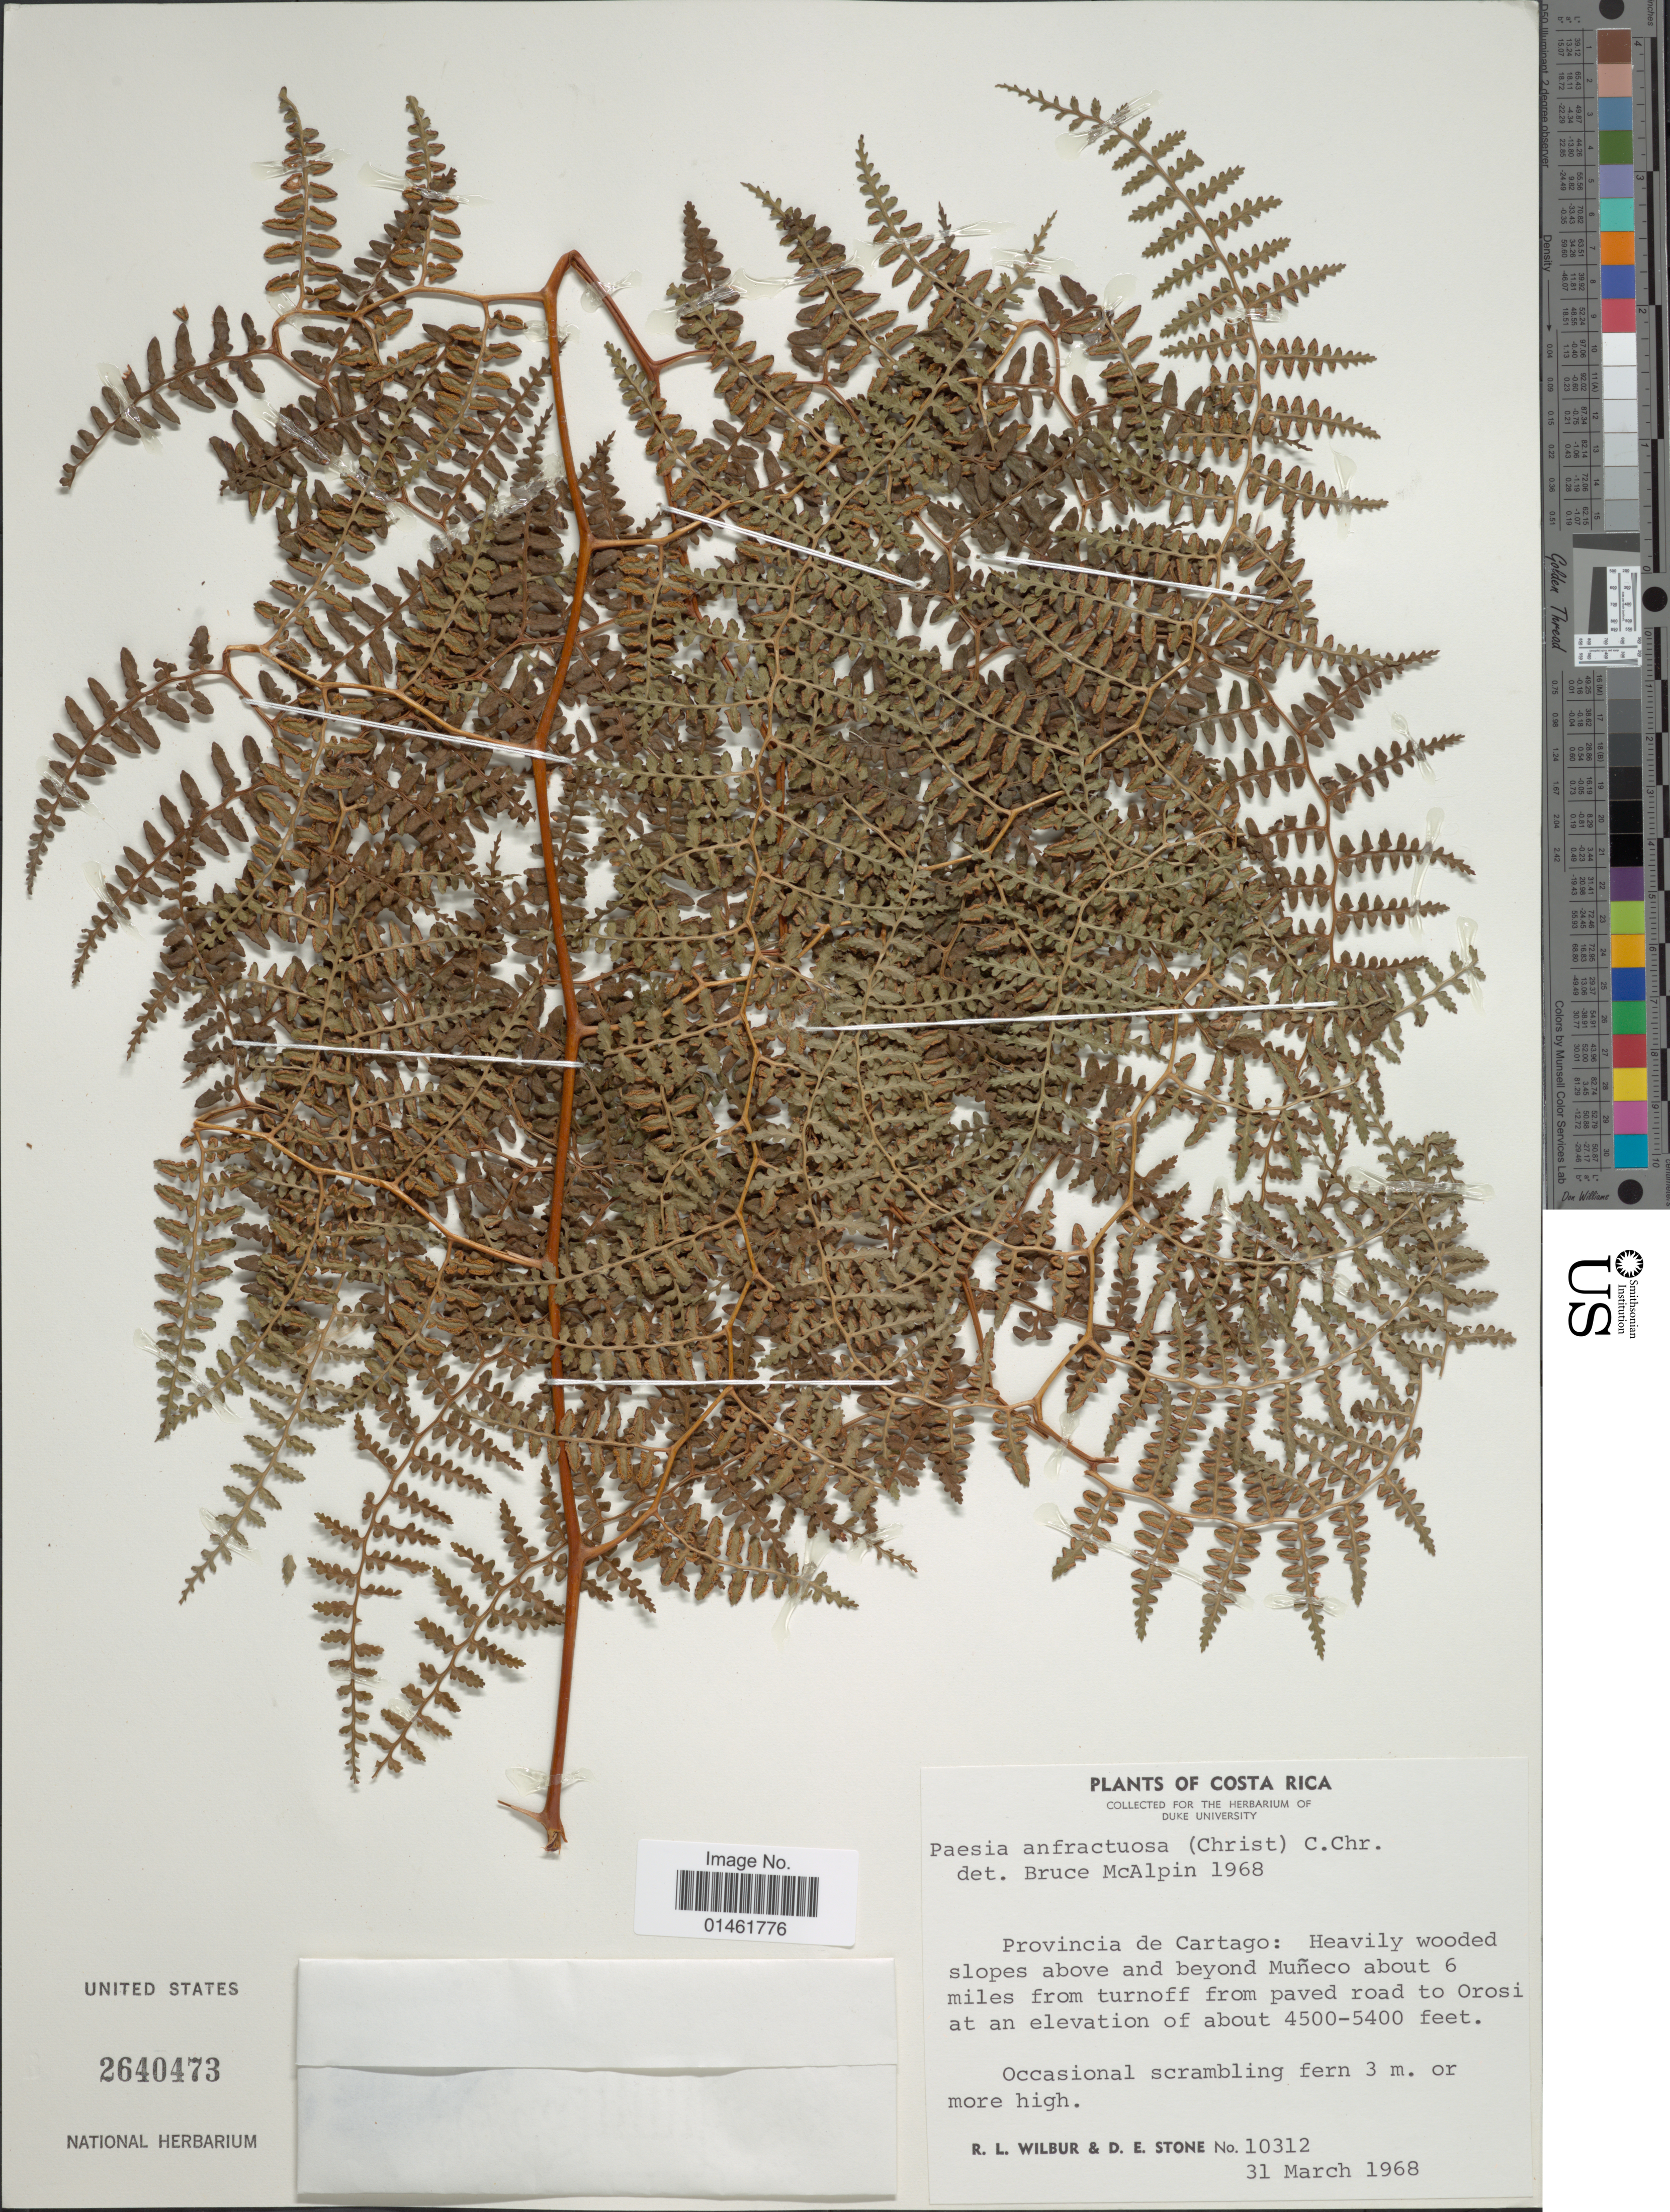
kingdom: Plantae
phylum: Tracheophyta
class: Polypodiopsida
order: Polypodiales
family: Dennstaedtiaceae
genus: Paesia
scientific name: Paesia anfractuosa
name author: (Christ) C. Chr.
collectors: R. L. Wilbur & D. E. Stone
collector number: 10312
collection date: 1968-03-31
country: Costa Rica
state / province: Cartago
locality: Provincia de Cartago: Heavily wooded slopes above and beyond Muneco about 6 miles from turnoff from paved road to Orosi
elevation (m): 1372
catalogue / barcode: US 2640473